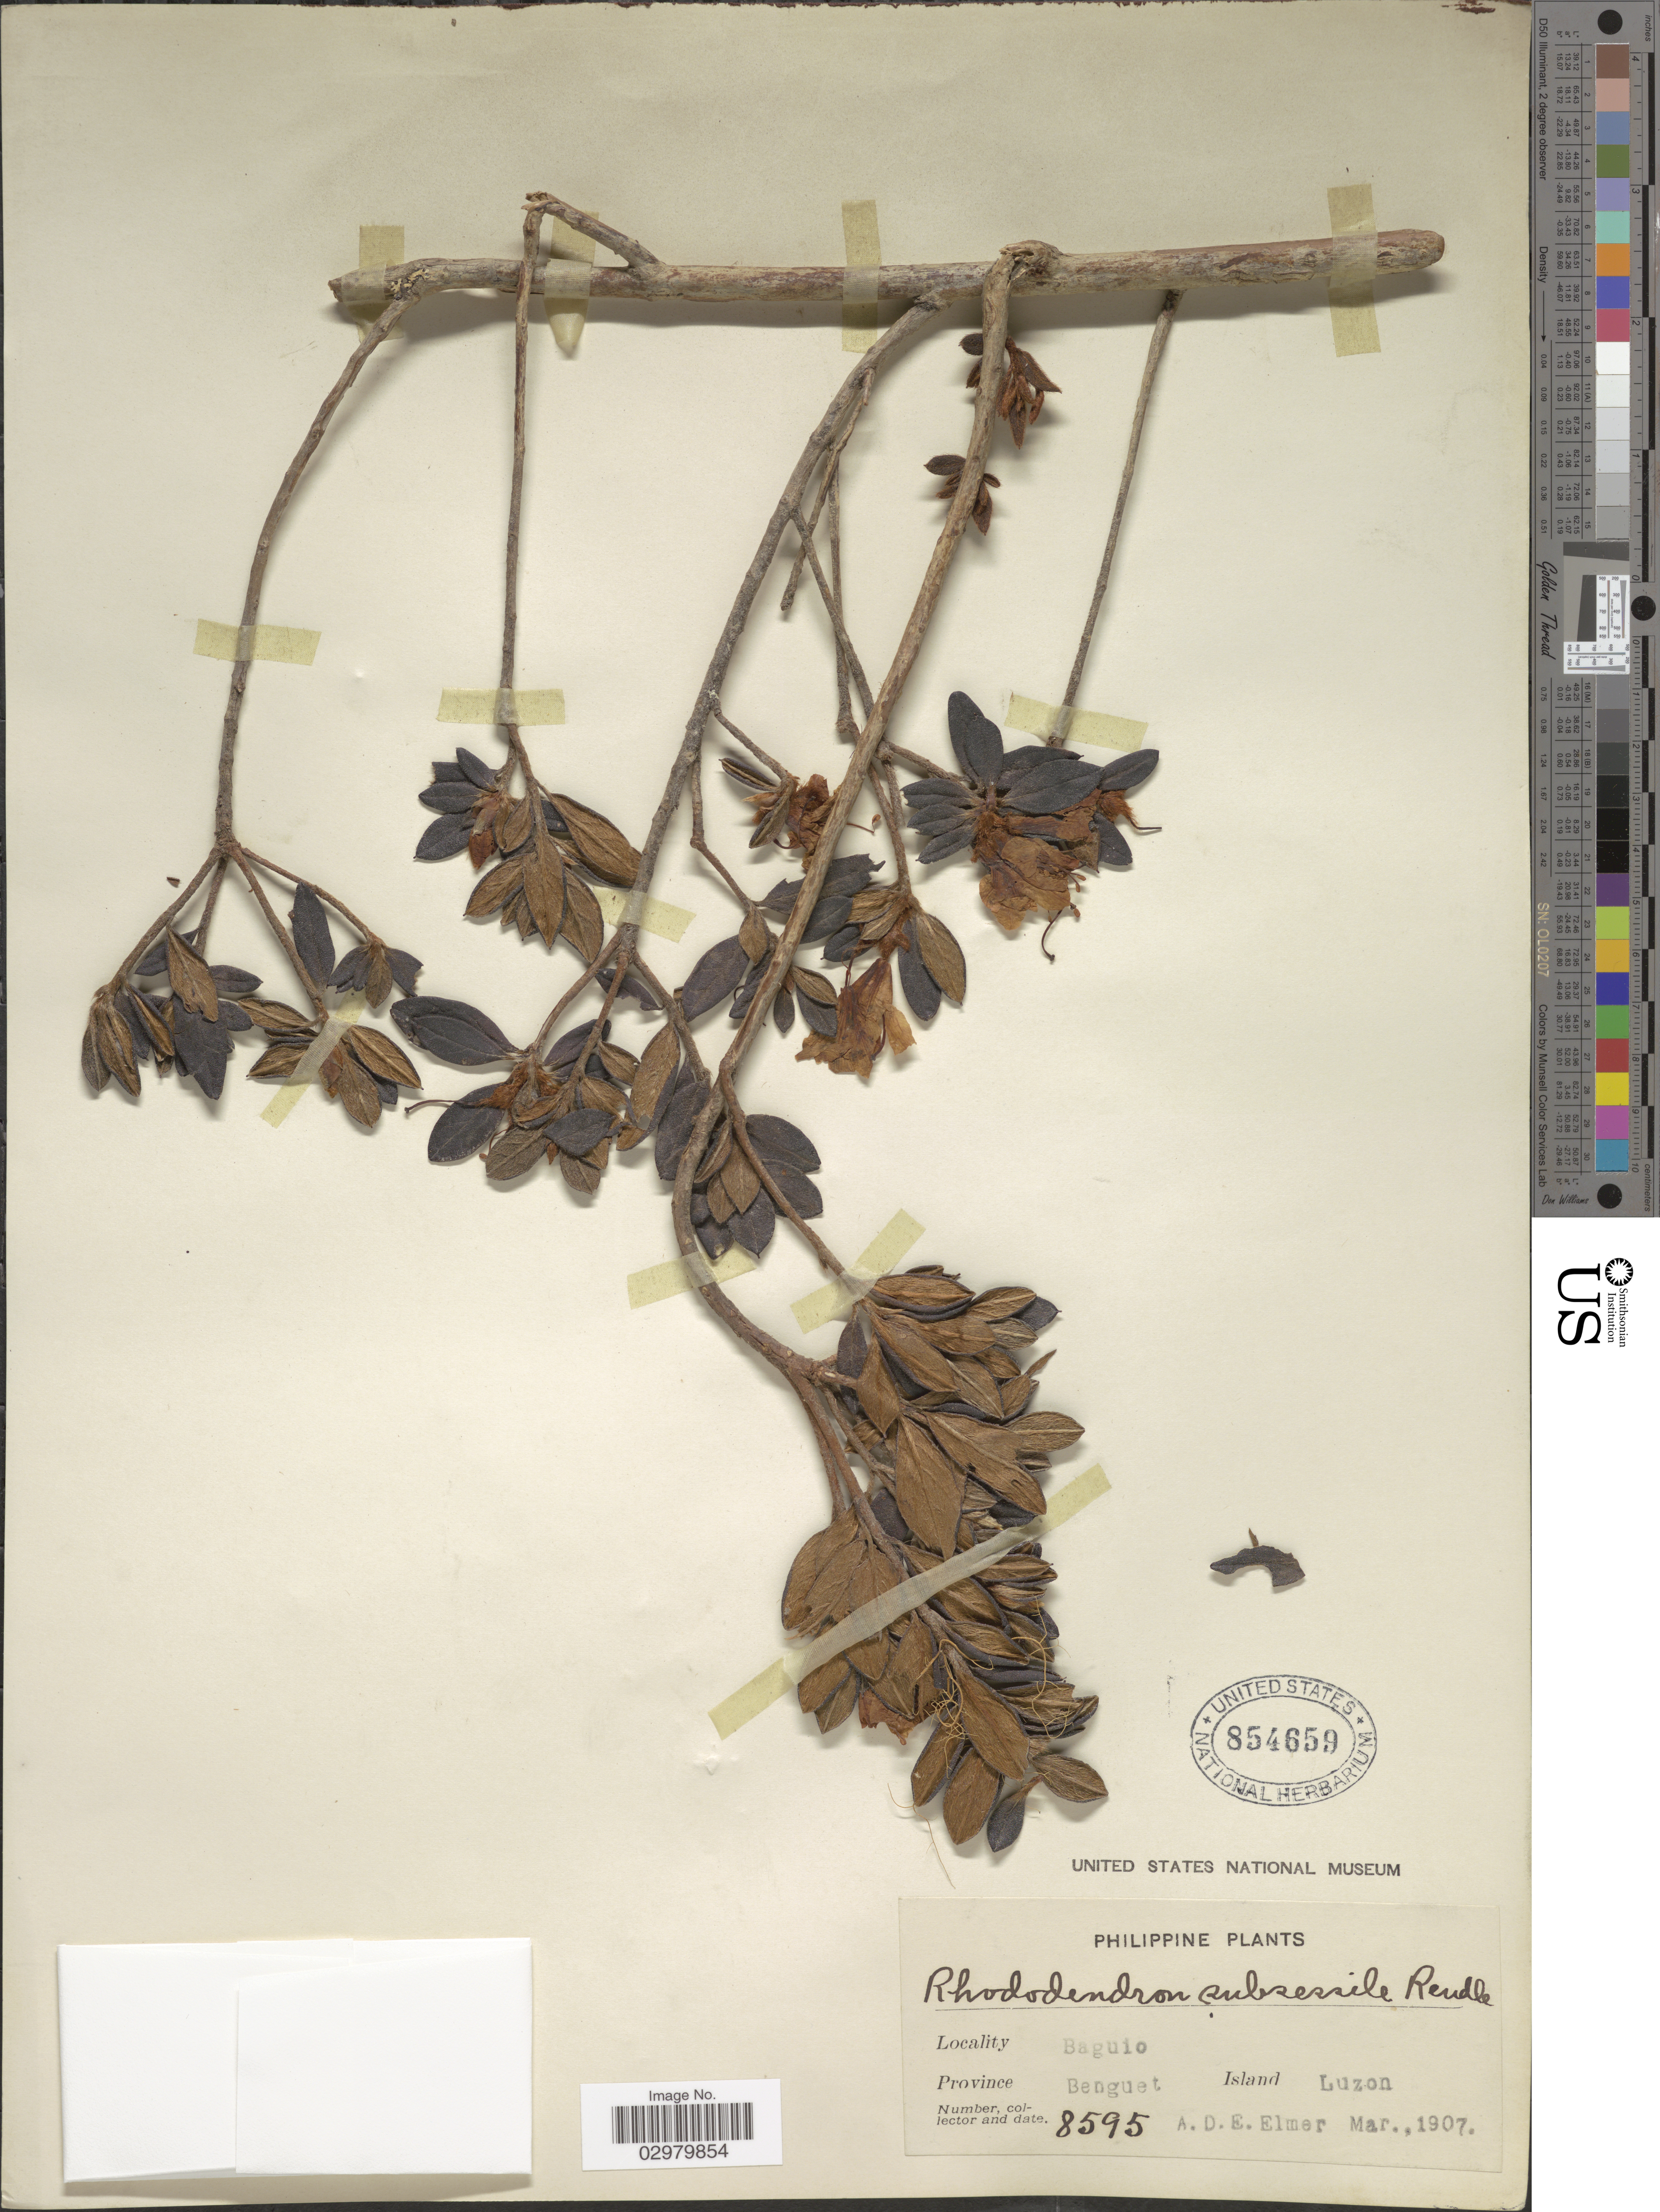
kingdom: Plantae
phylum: Tracheophyta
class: Magnoliopsida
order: Ericales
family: Ericaceae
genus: Rhododendron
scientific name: Rhododendron subsessile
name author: Rendle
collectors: A. D. E. Elmer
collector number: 8595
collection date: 1907-03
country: Philippines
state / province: Cordillera (Administrative Region)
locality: Baguio, Province Benguet, Island Luzon.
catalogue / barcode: US 854659